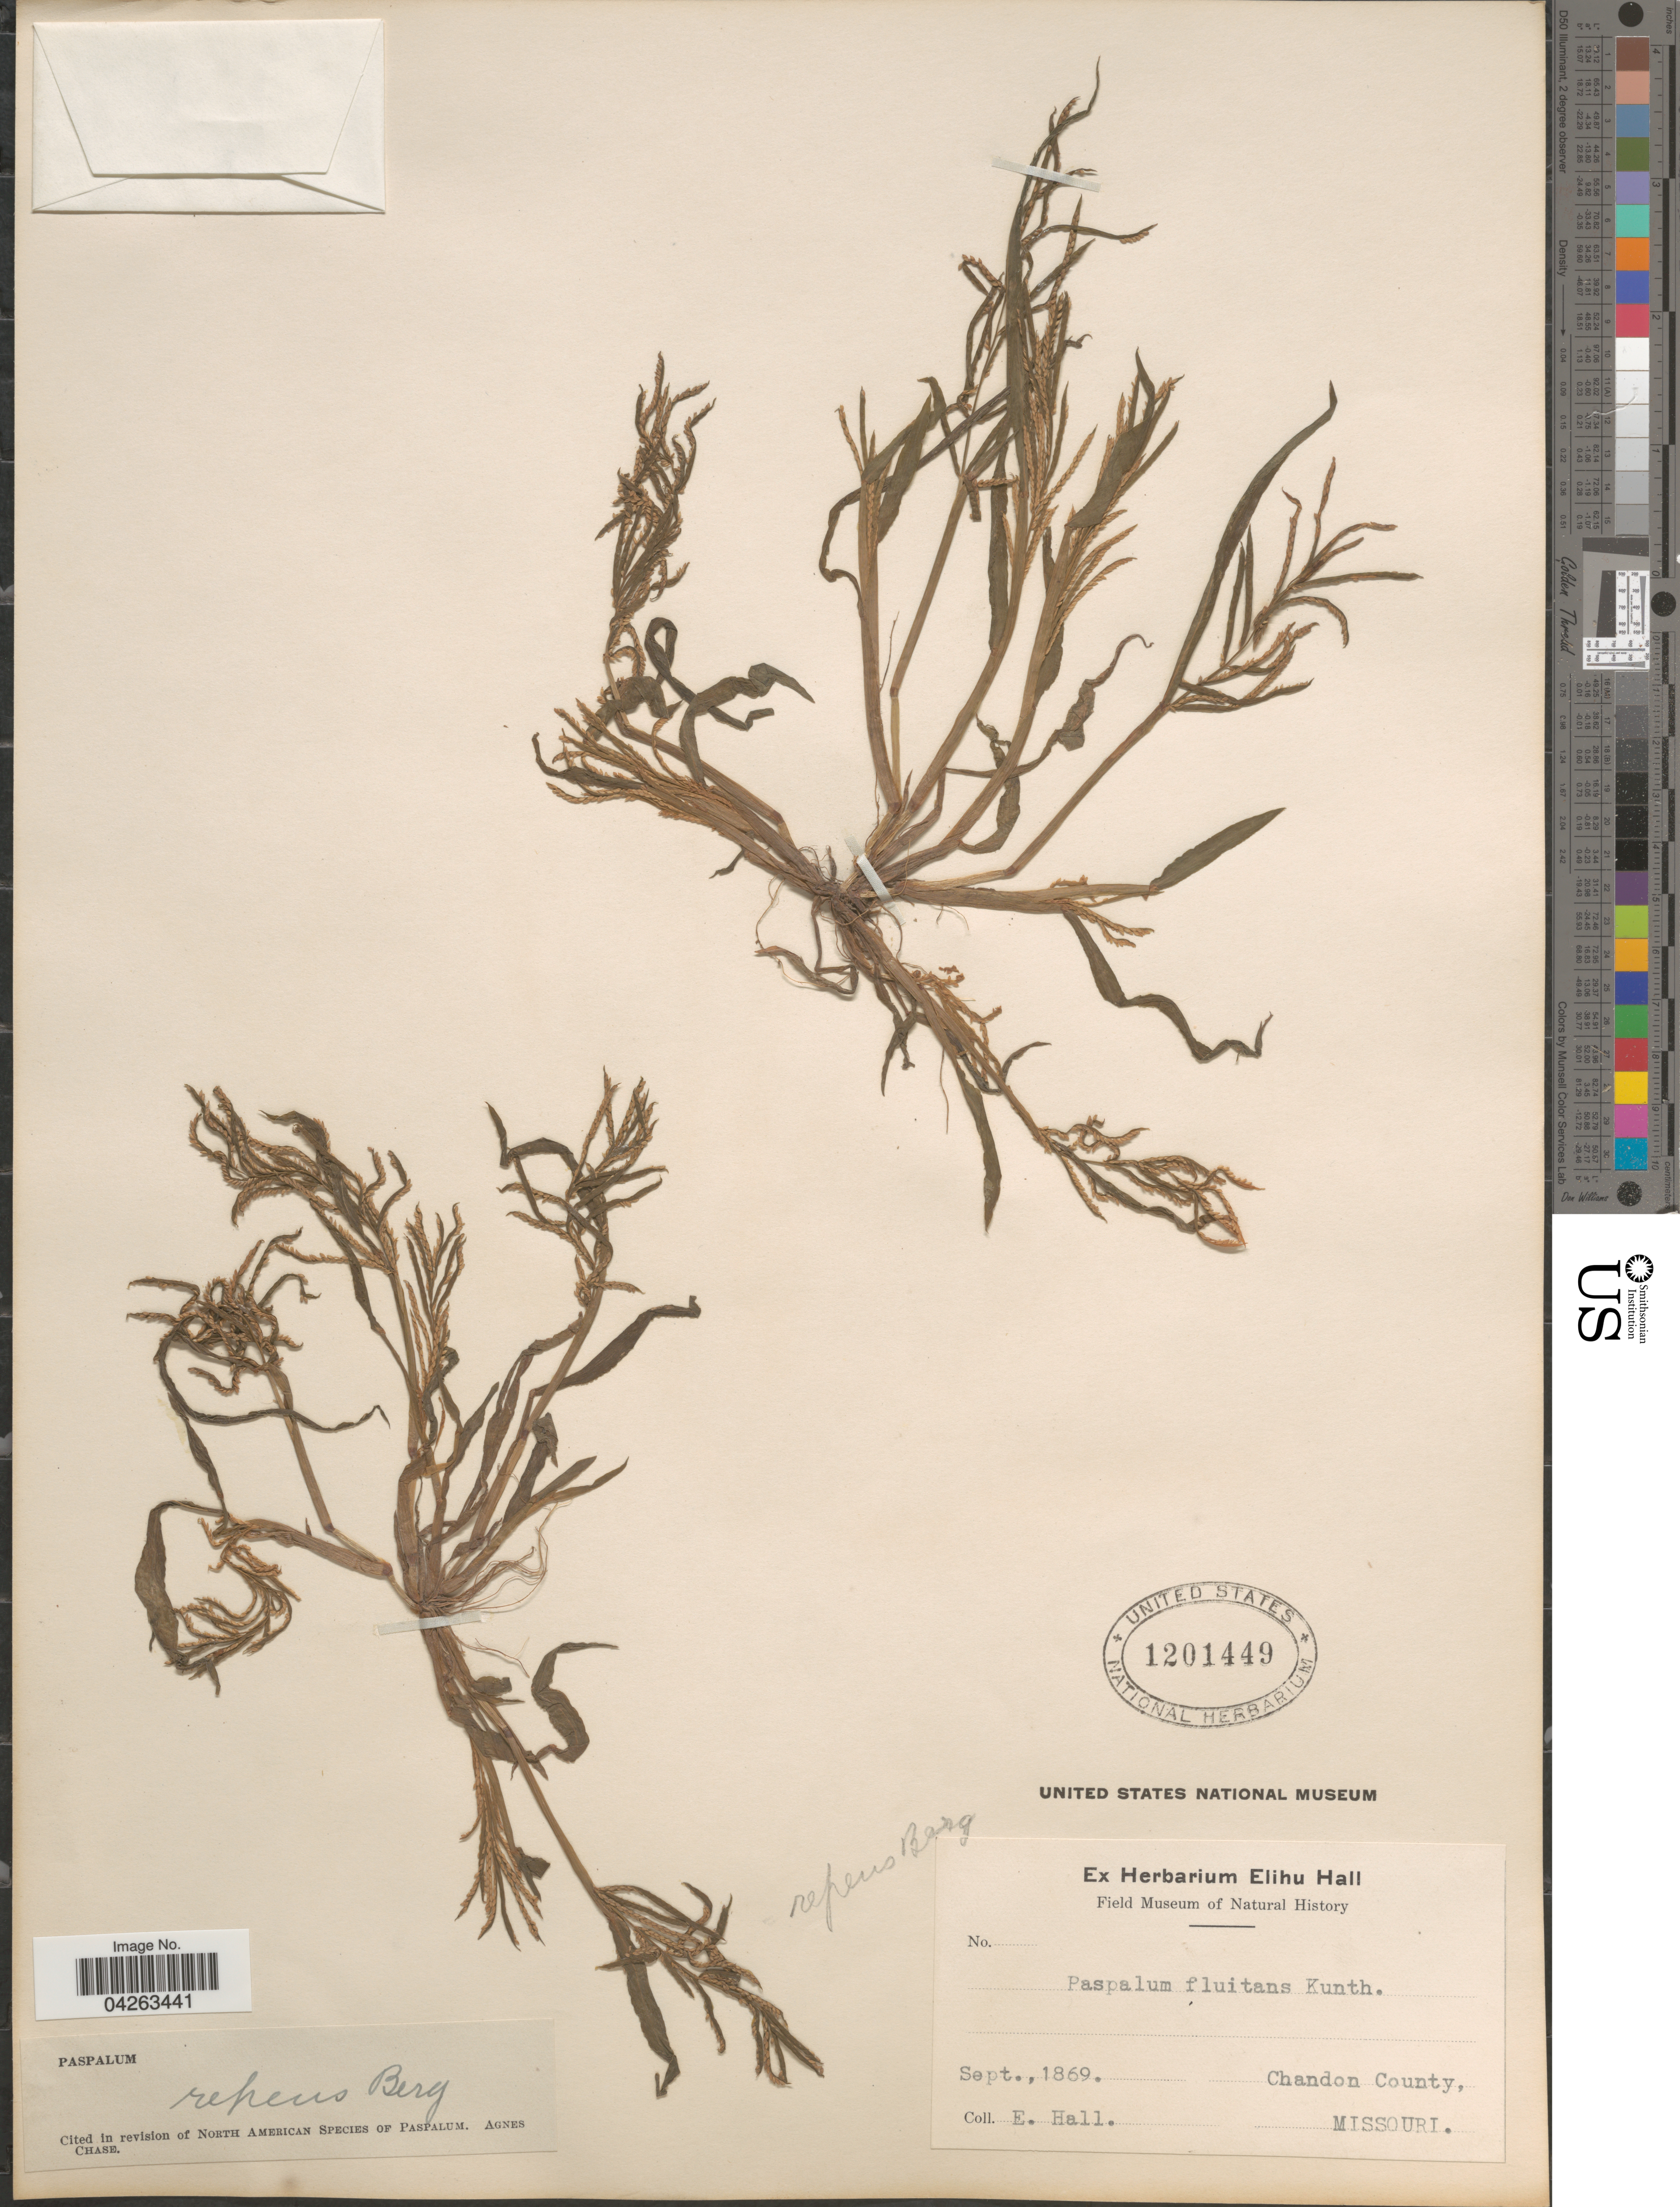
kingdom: Plantae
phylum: Tracheophyta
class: Liliopsida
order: Poales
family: Poaceae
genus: Paspalum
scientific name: Paspalum repens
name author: P.J. Bergius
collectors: E. Hall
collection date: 1869-09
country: United States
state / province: Missouri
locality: Chandon County.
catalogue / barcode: US 1201449